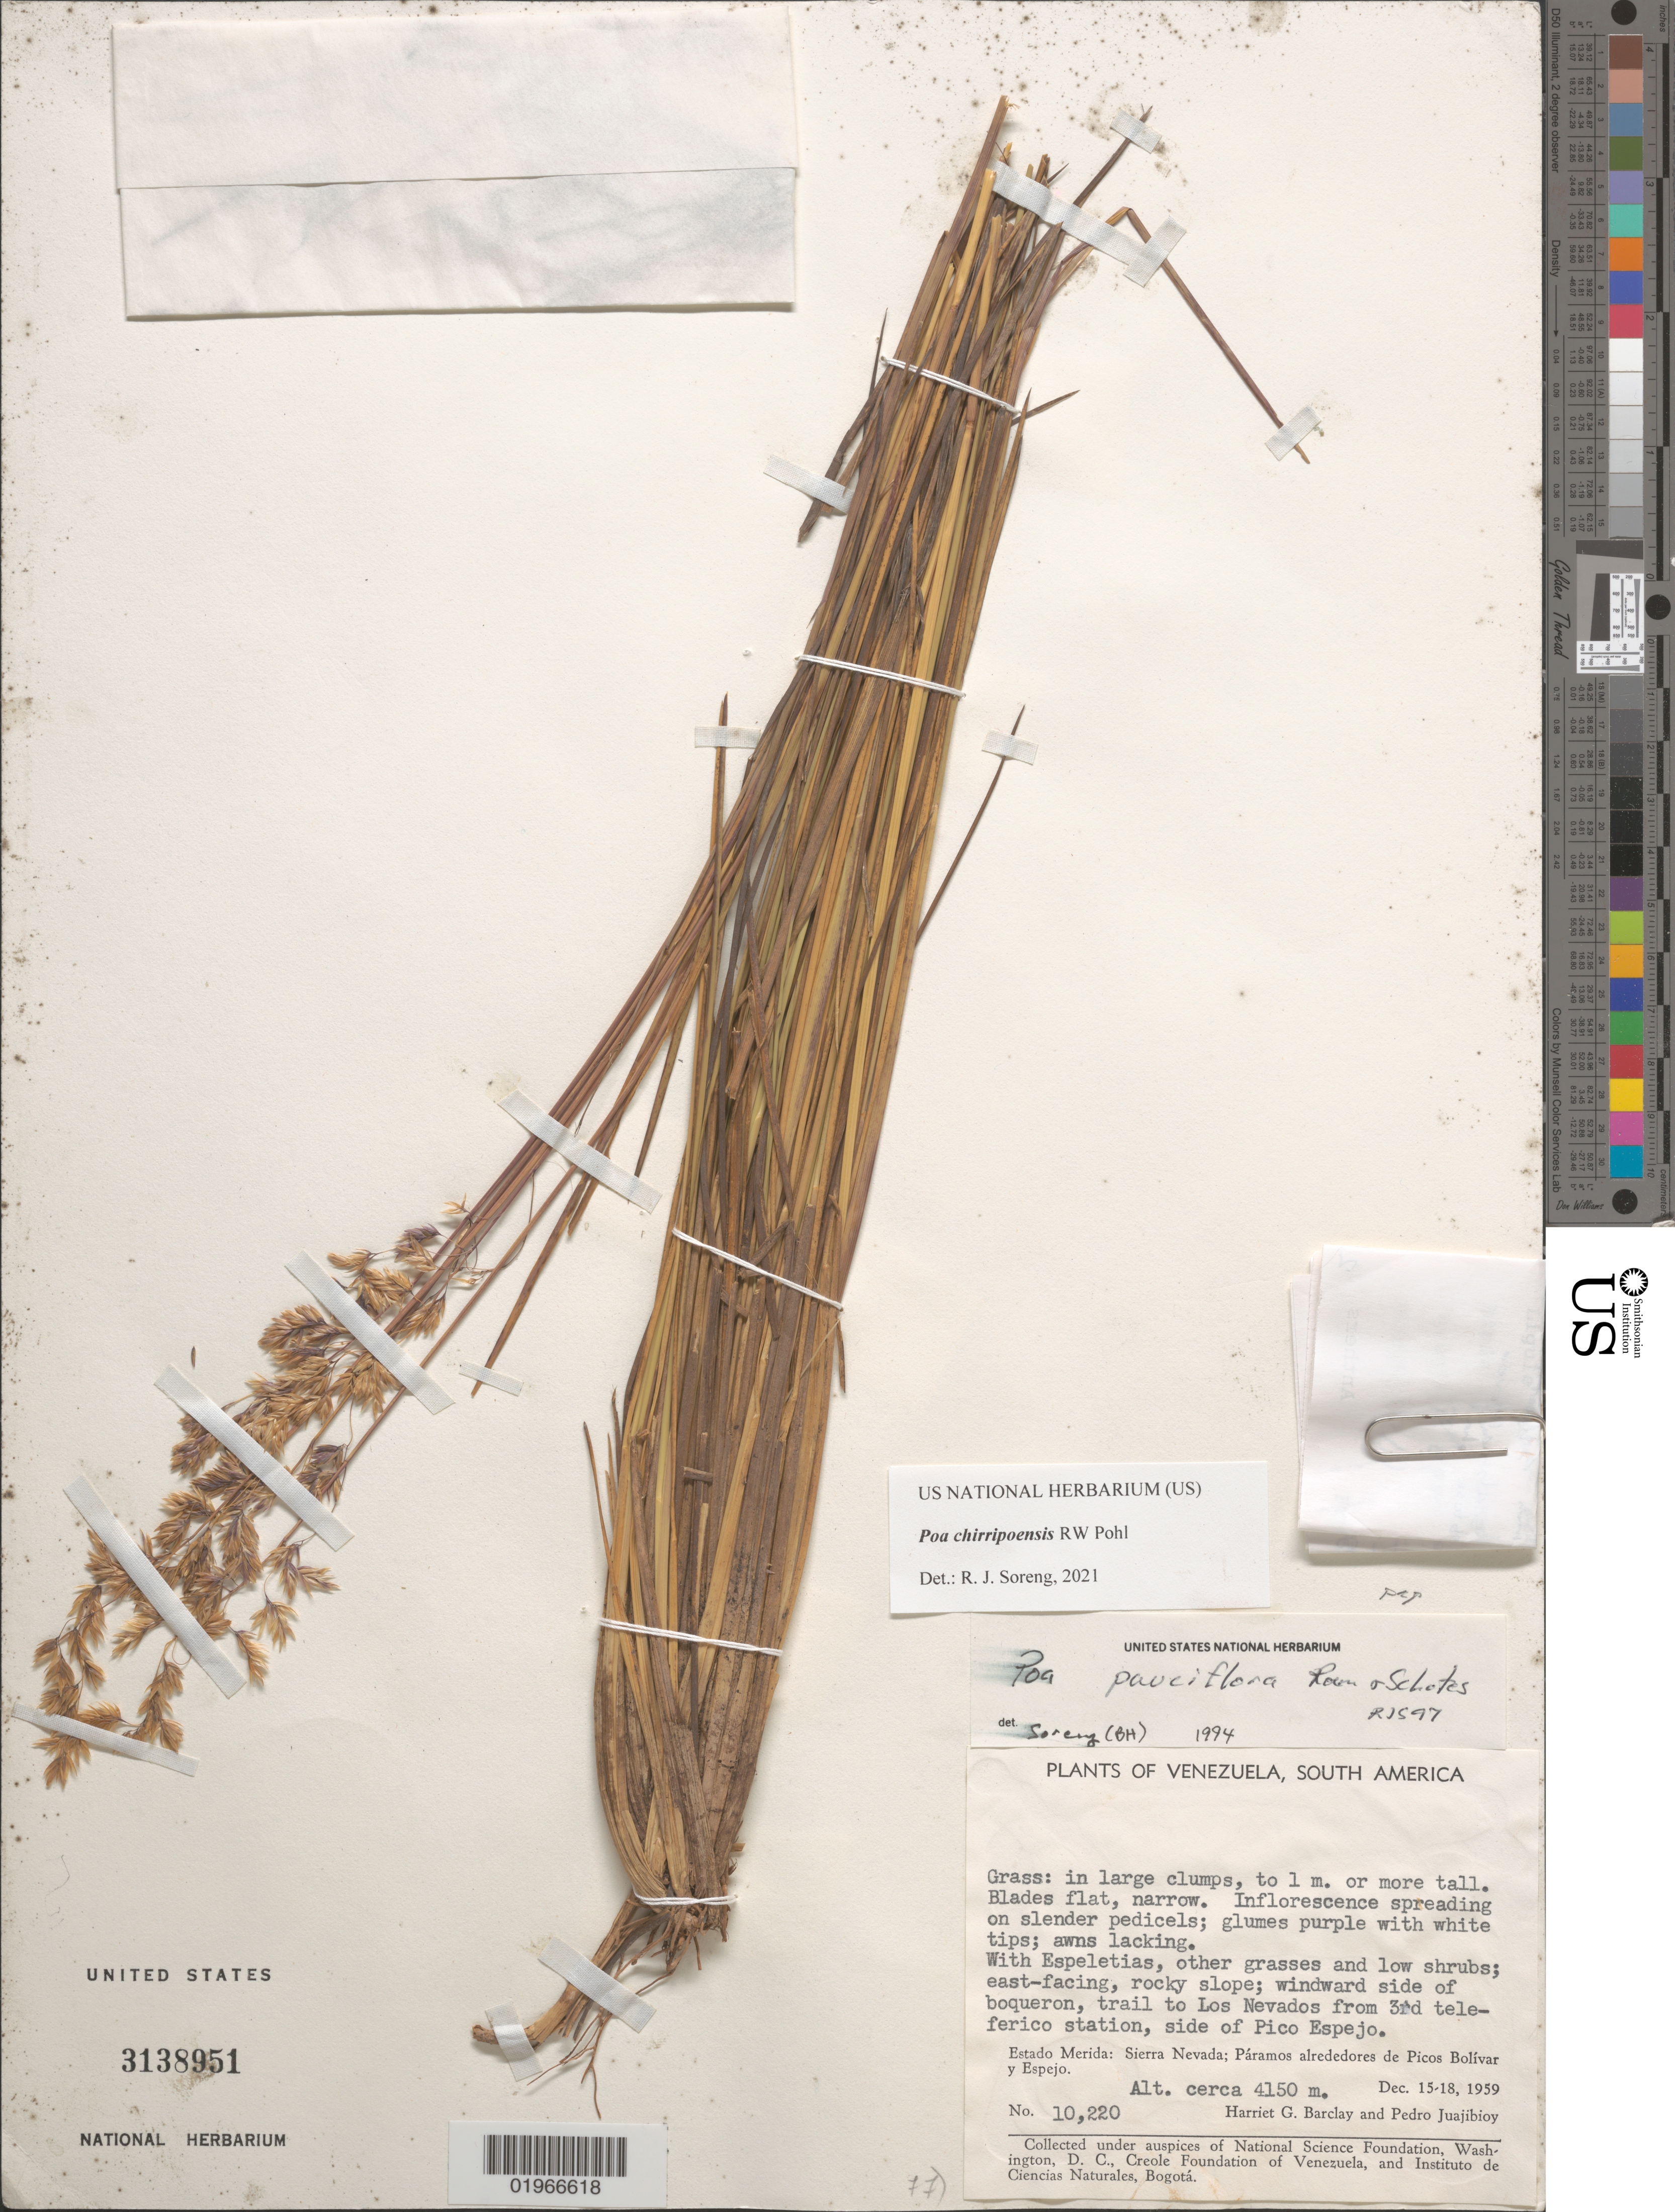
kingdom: Plantae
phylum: Tracheophyta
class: Liliopsida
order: Poales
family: Poaceae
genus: Poa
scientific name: Poa chirripoensis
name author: R.W. Pohl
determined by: Soreng, Robert J., Research Associate (BOT), Smithsonian Institution - National Museum of Natural History (UNITED STATES)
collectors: H. G. Barclay & P. Juajibioy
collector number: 10220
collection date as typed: Dec. 15-18, 1959.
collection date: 1959-12-15/1959-12-18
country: Venezuela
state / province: Mérida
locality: east-facing, rocky slope; windward side of boqueron, trail to Los Nevados from 3rd teleferico station, side of Pico Espejo.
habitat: east-facing, rocky slope.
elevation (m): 3115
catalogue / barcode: US 3138951